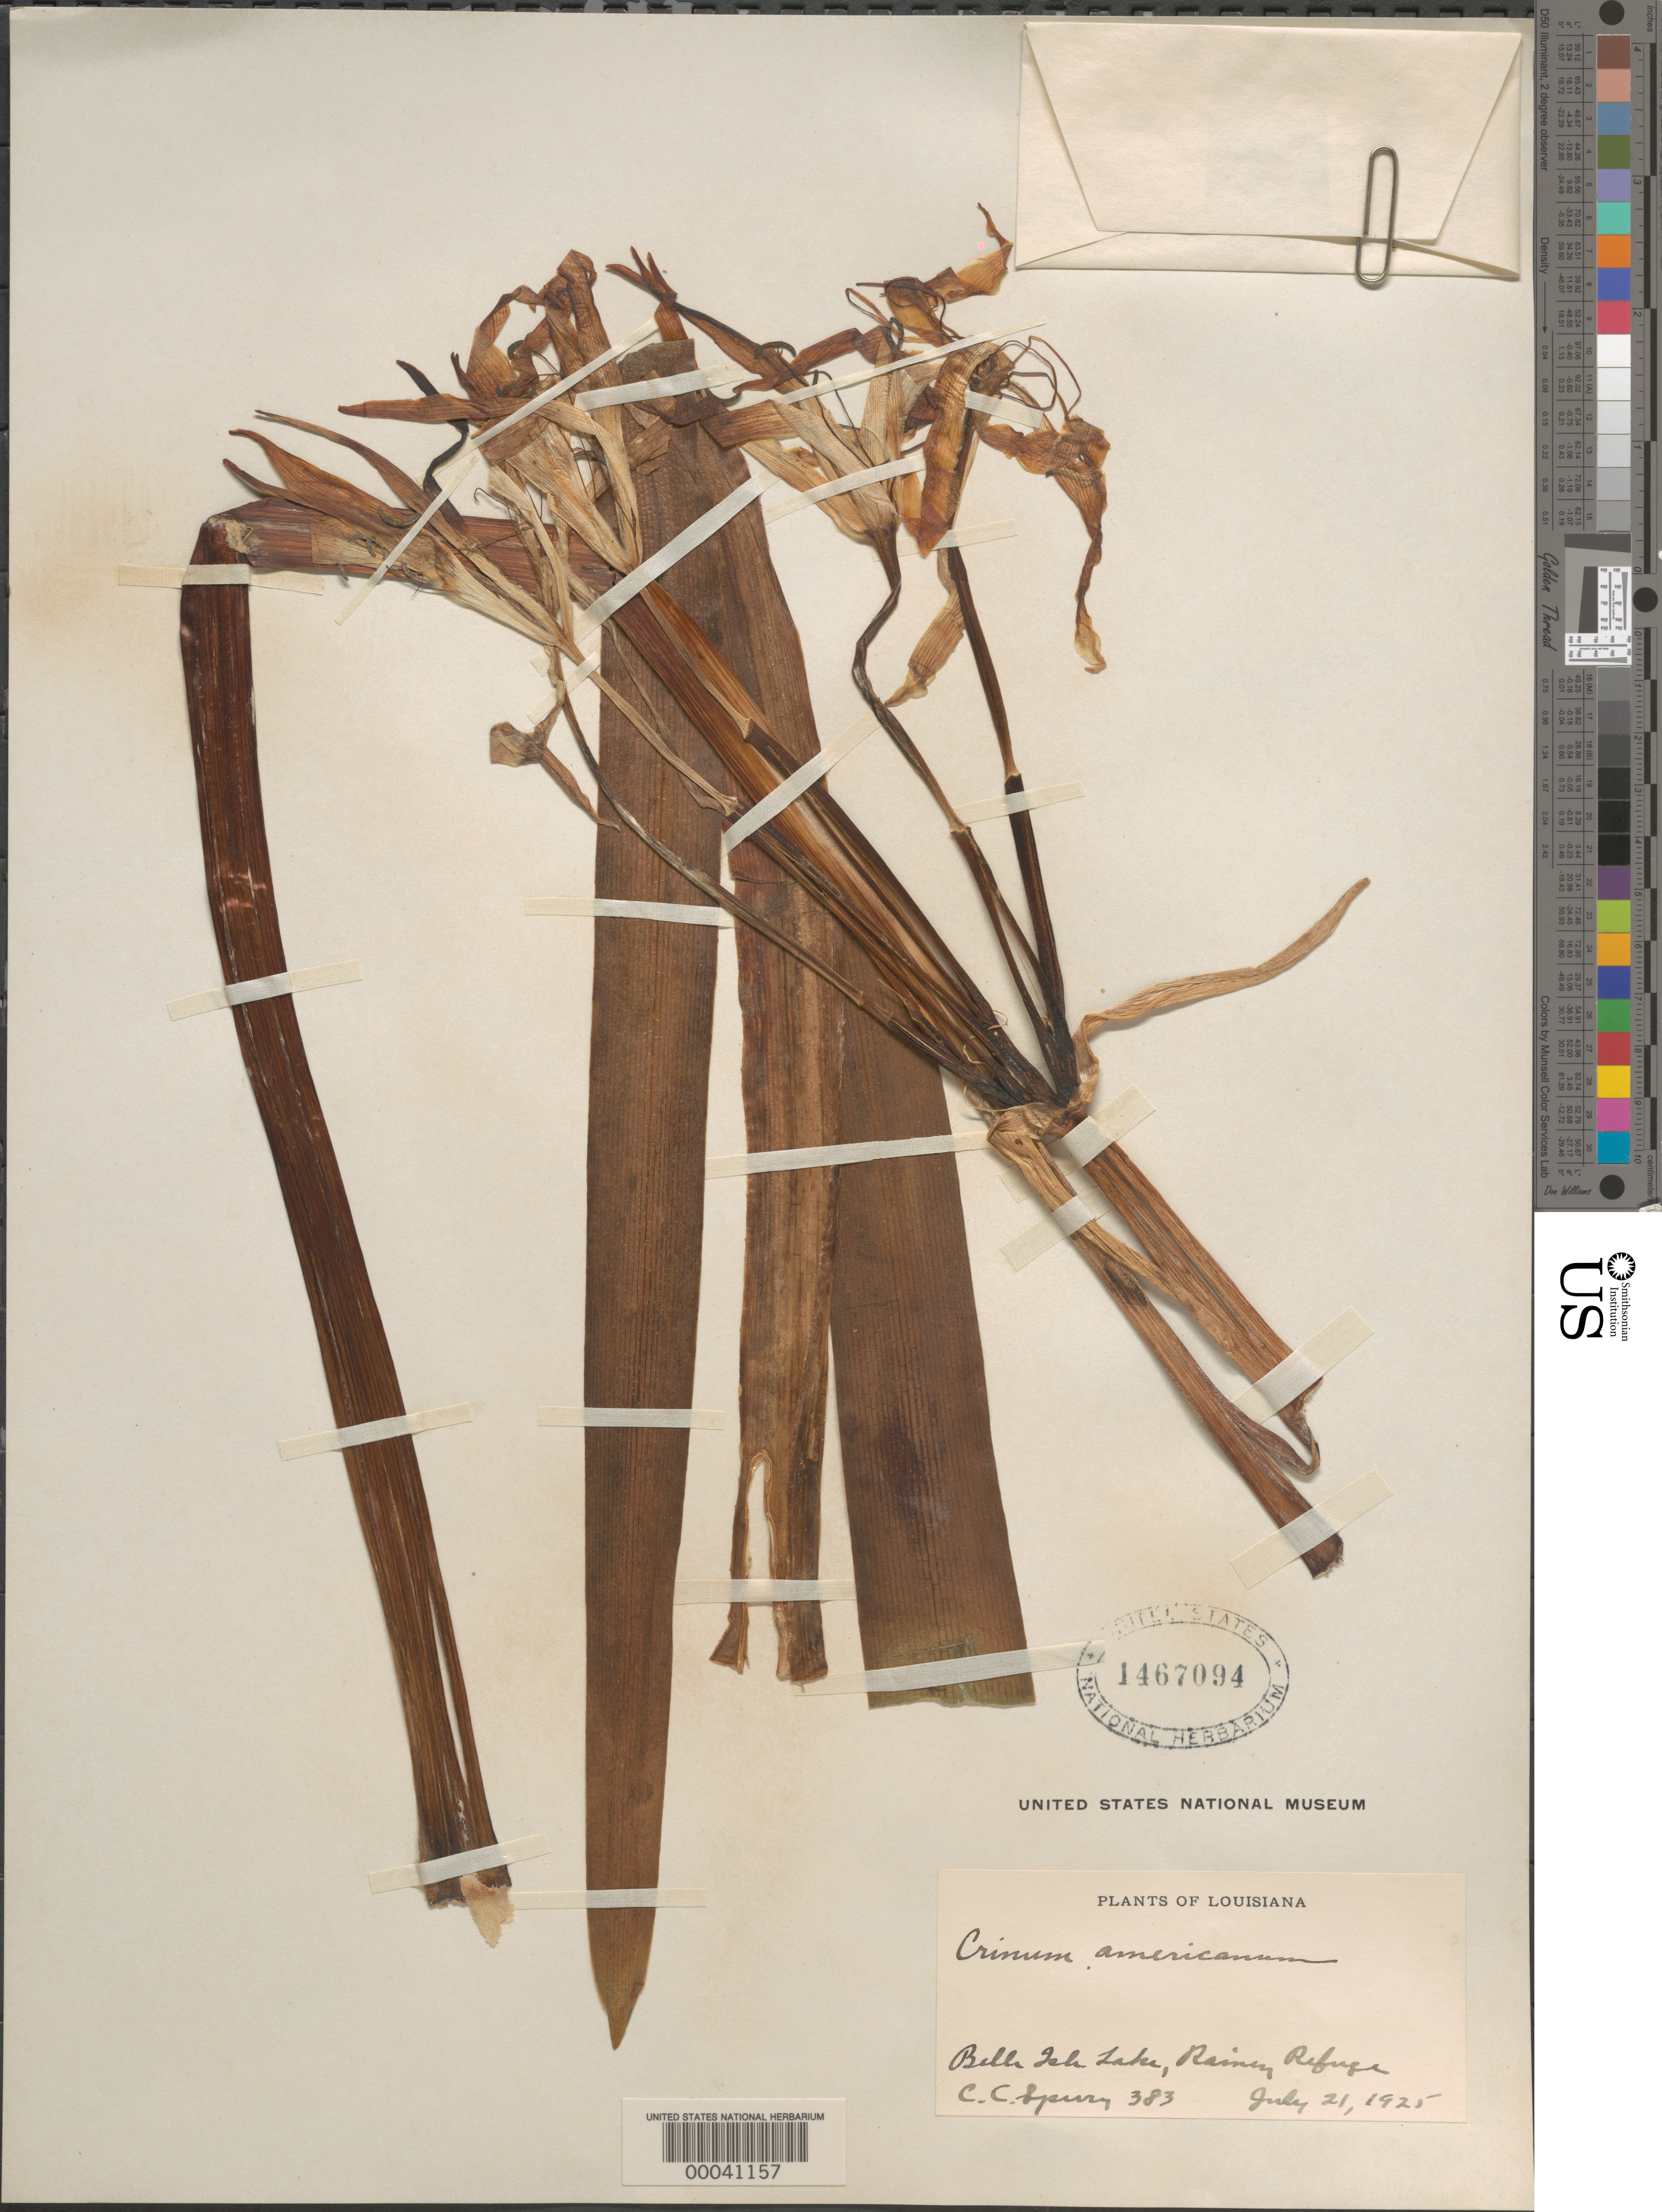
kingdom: Plantae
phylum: Tracheophyta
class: Liliopsida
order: Asparagales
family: Amaryllidaceae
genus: Crinum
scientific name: Crinum americanum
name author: L.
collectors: C. C. Sperry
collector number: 383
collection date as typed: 21 Jul 1925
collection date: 1925-07-21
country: United States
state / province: Louisiana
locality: Belle isle lake, rainey refuge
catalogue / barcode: US 1467094